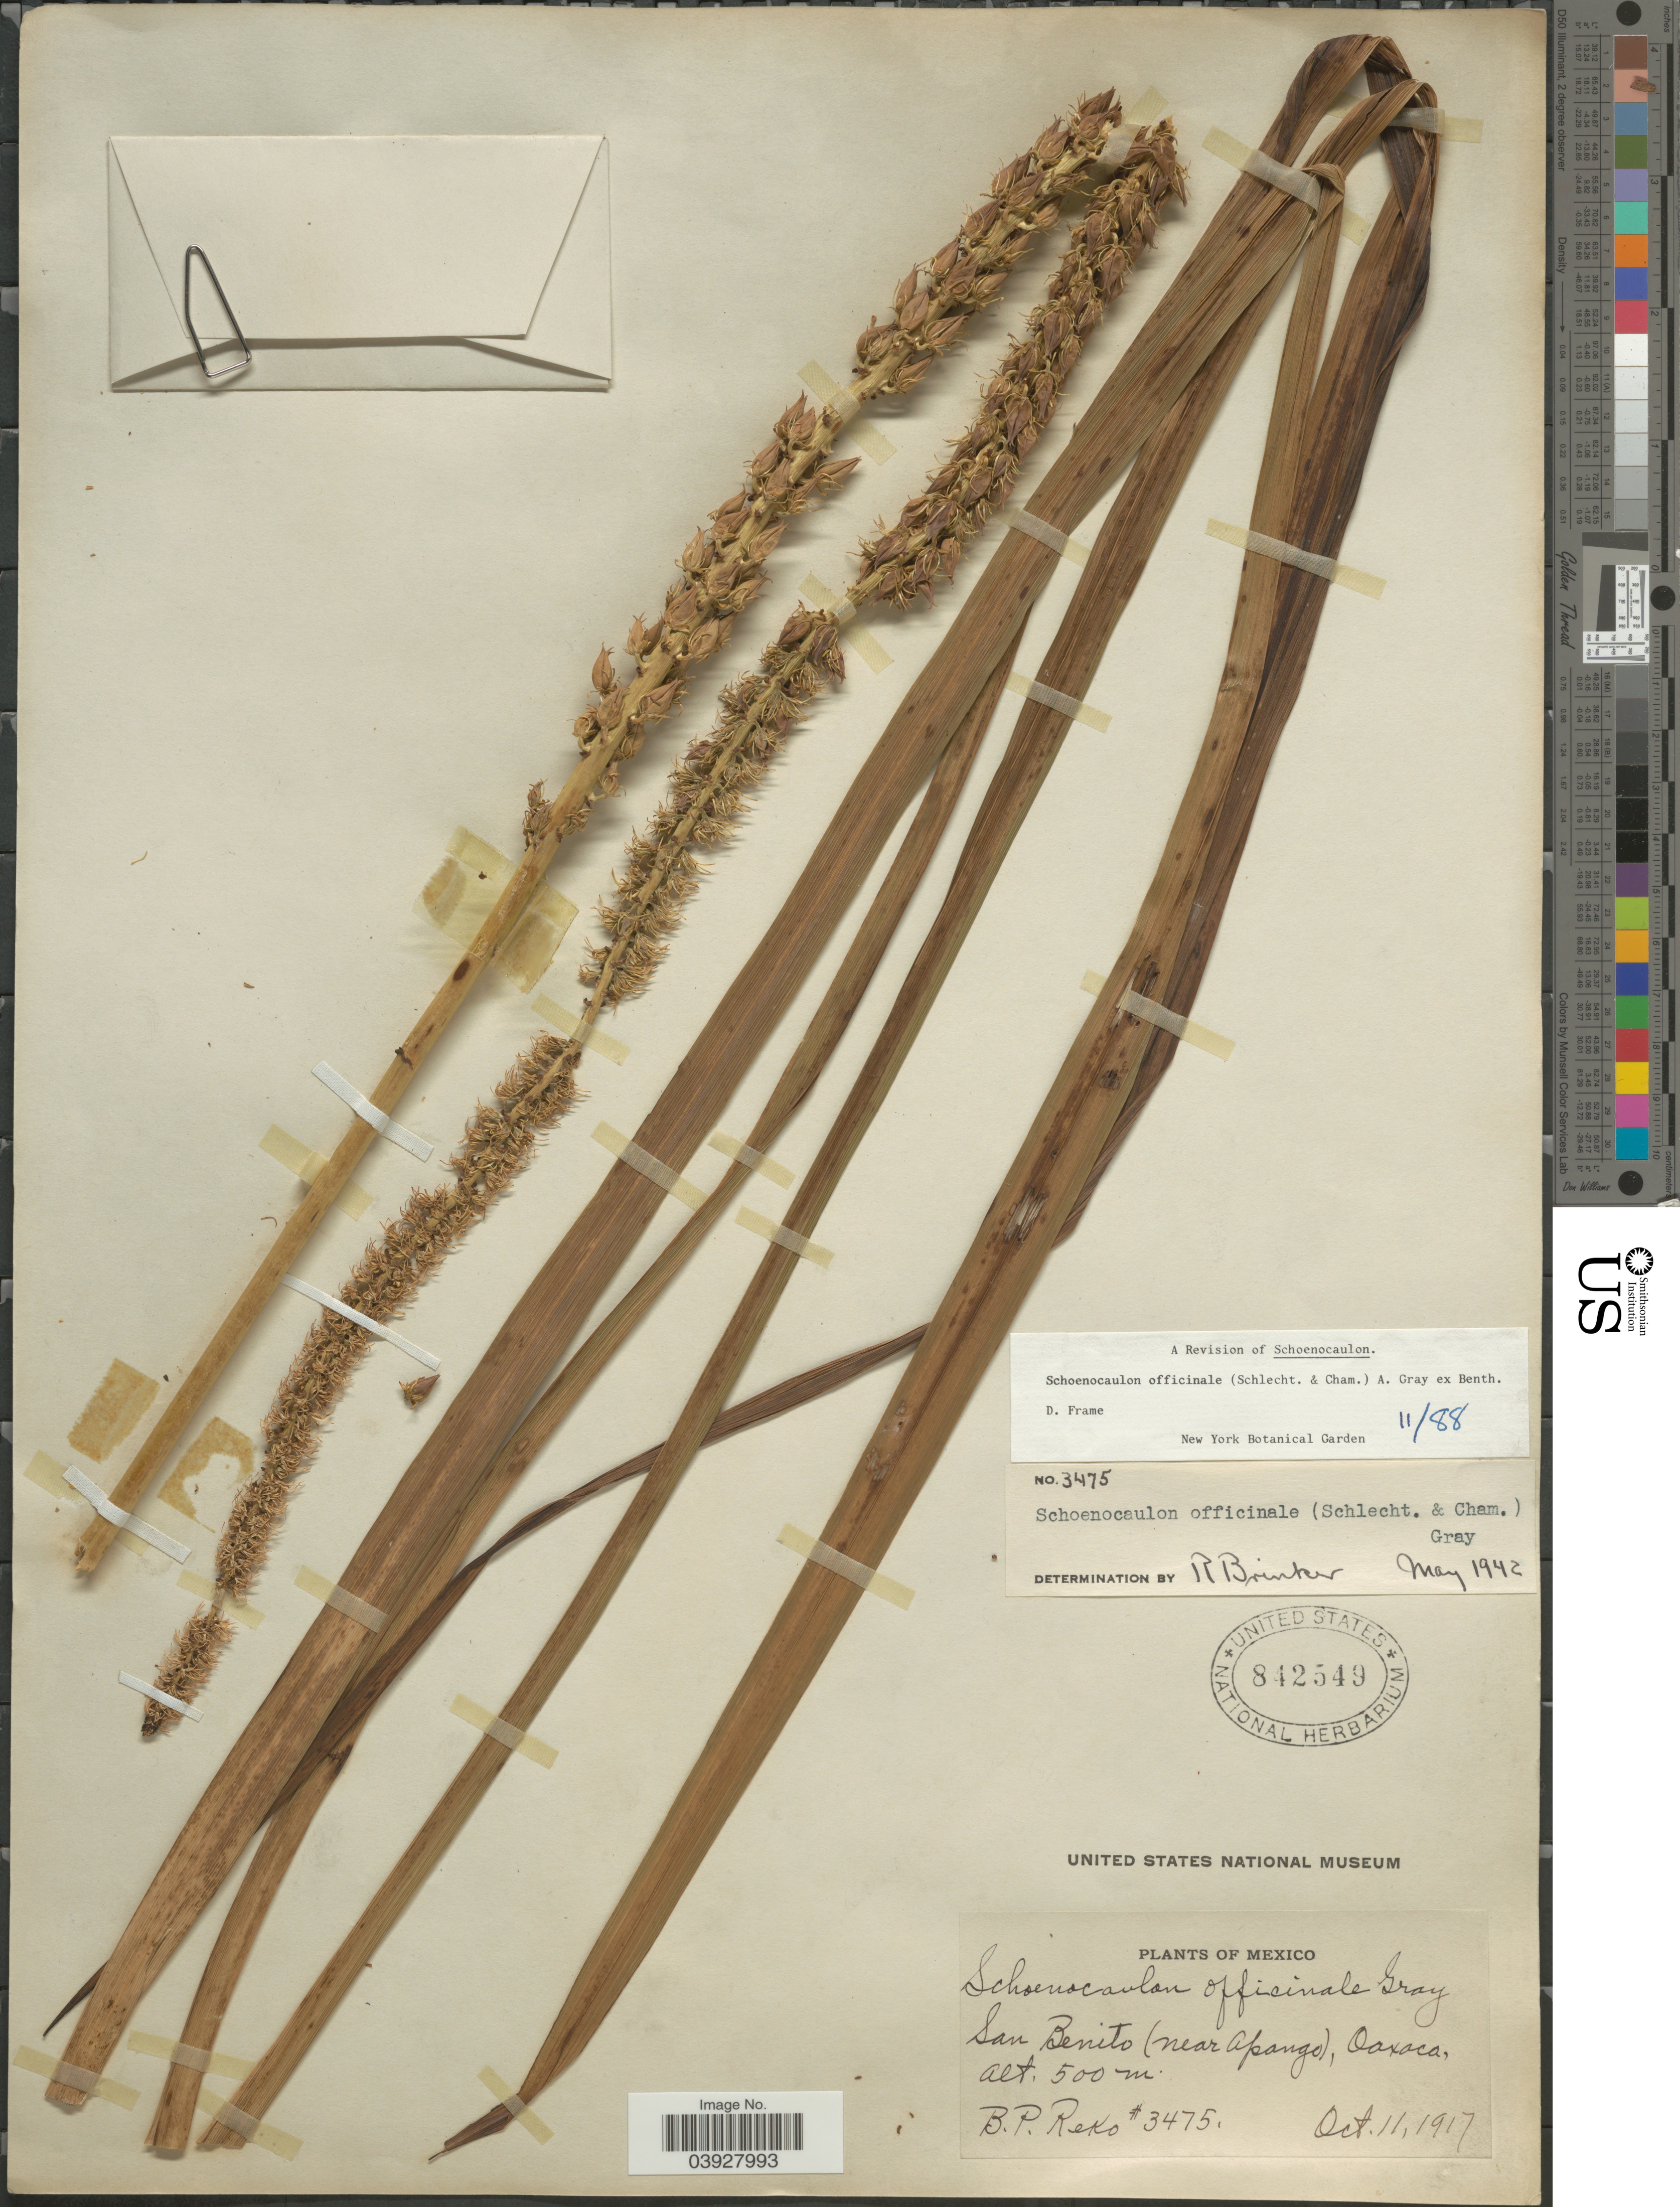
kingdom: Plantae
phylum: Tracheophyta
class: Liliopsida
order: Liliales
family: Melanthiaceae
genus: Schoenocaulon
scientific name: Schoenocaulon officinale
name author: (Schltdl.) A. Gray ex Benth.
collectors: B. P. Reko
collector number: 3475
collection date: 1917-10-11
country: Mexico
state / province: Oaxaca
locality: San Benito (near Apango).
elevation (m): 500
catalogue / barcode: US 842549